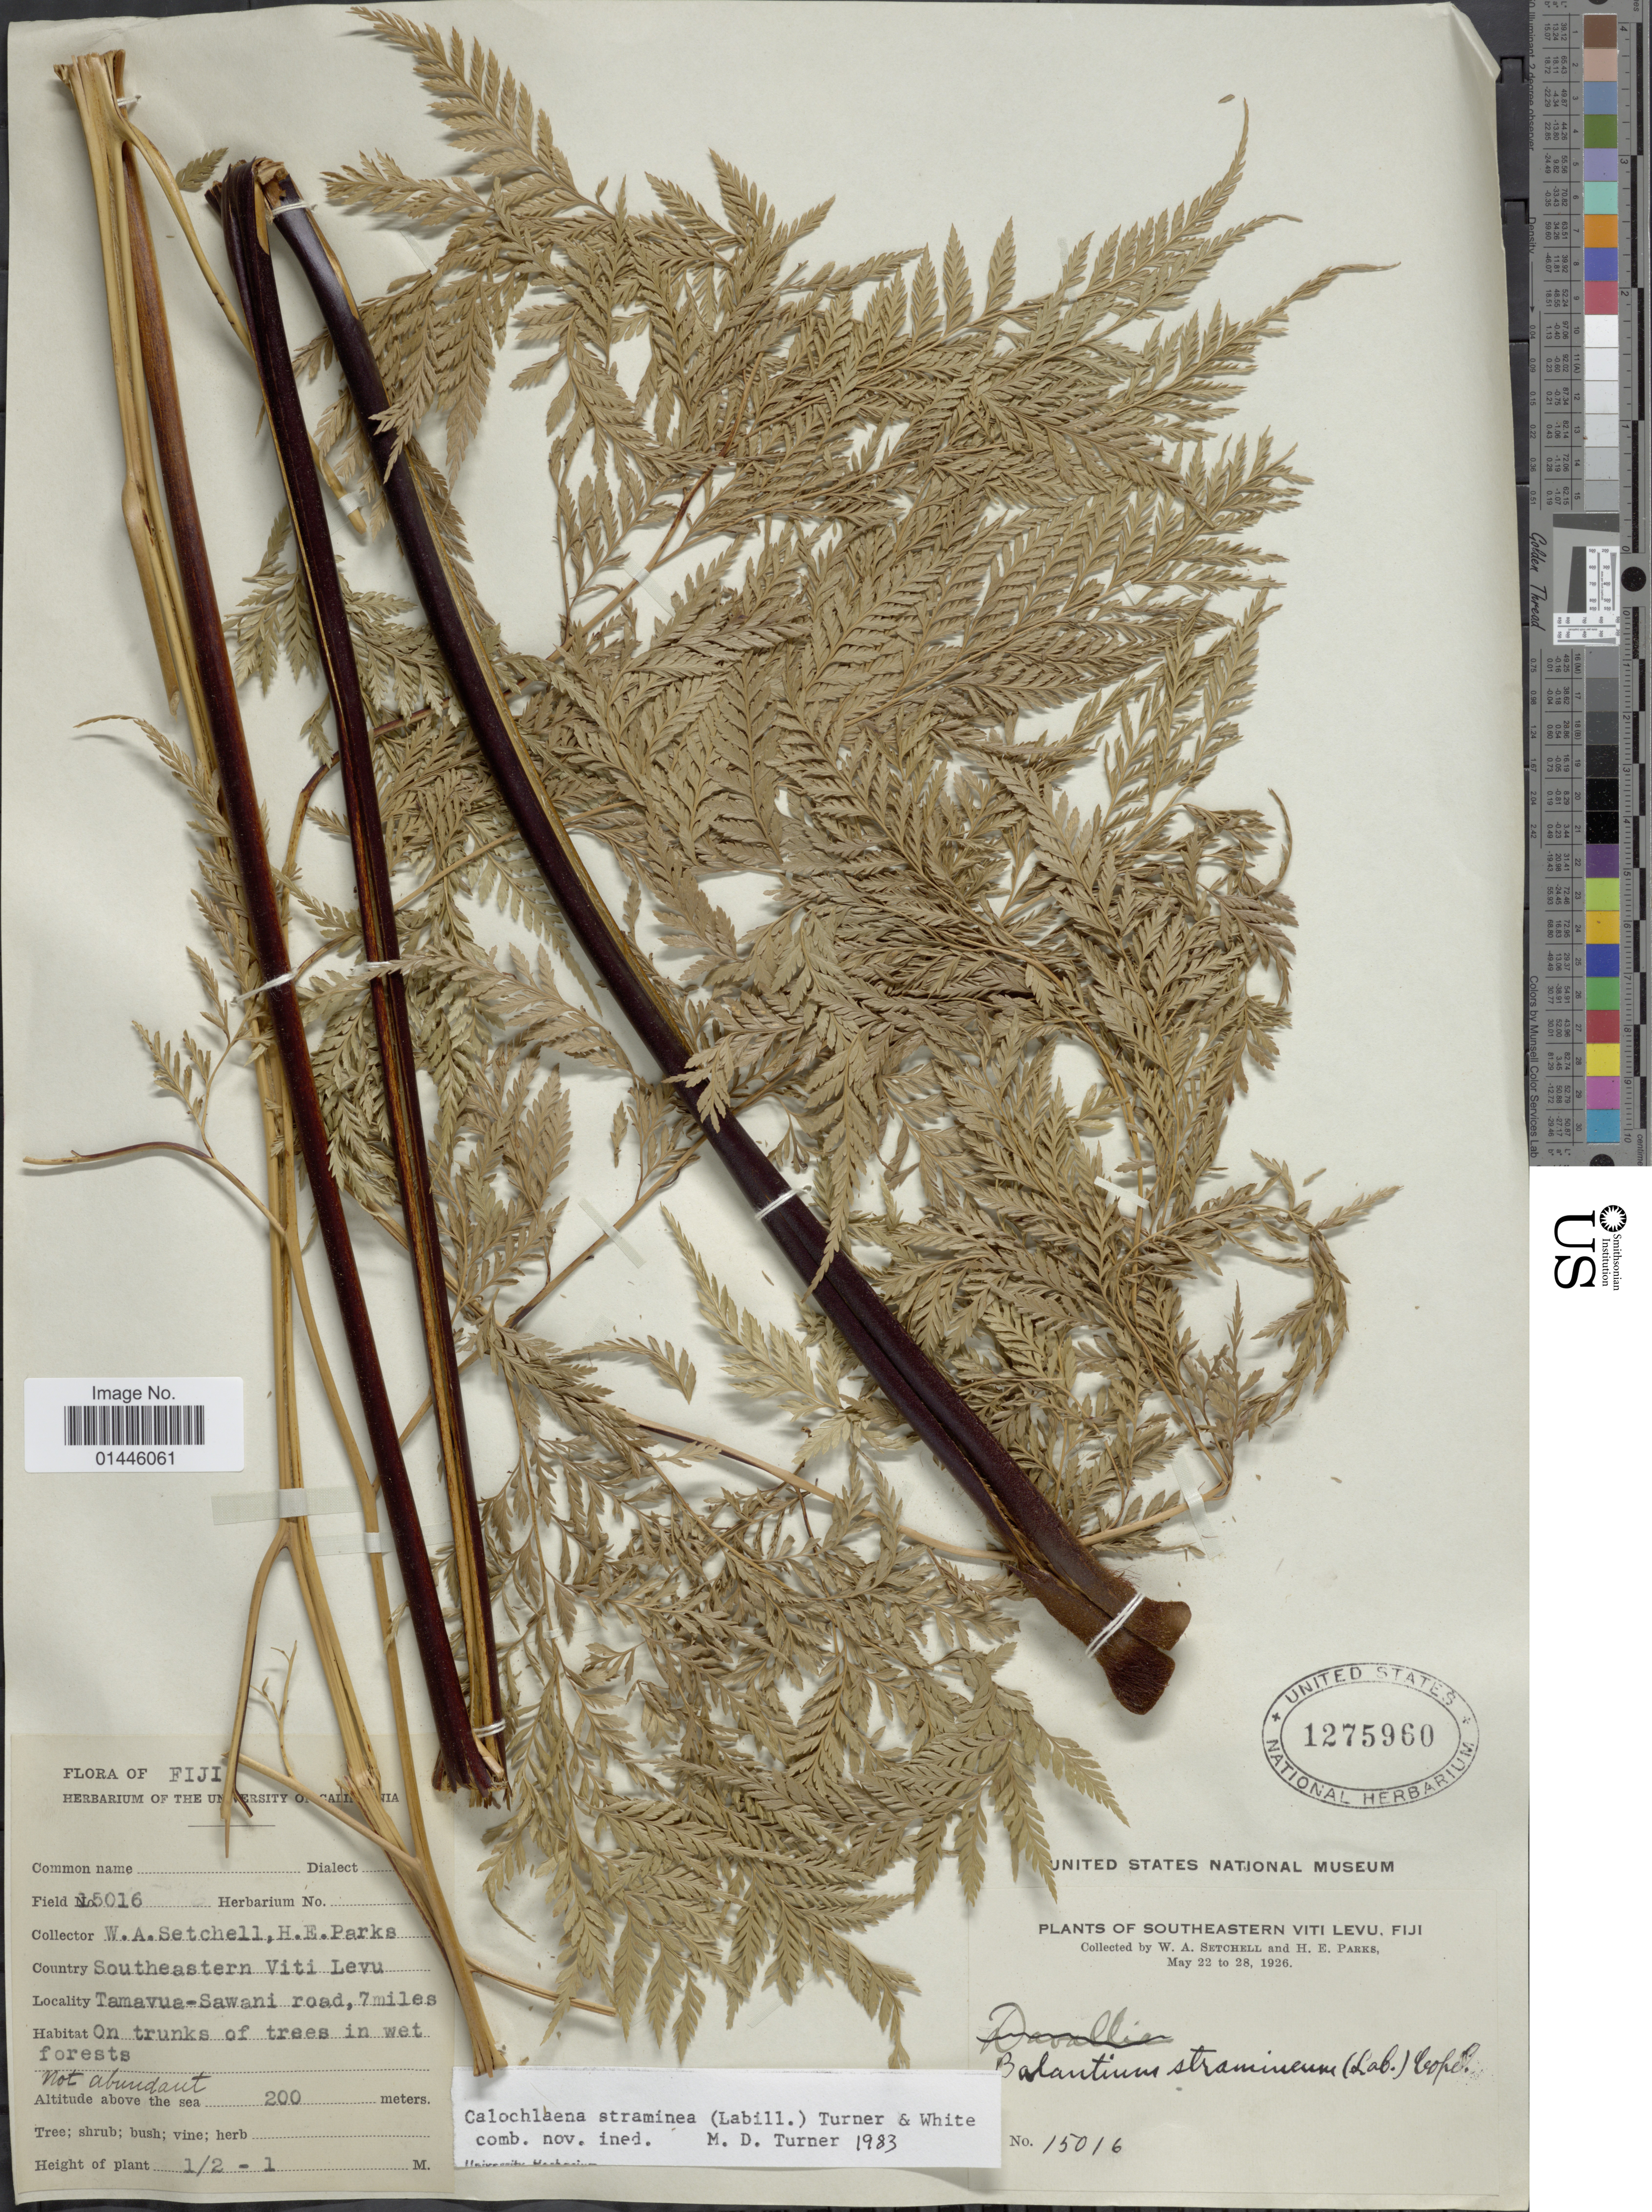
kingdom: Plantae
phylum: Tracheophyta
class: Polypodiopsida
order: Cyatheales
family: Dicksoniaceae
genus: Calochlaena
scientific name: Calochlaena straminea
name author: (Labill.) M.D. Turner & R.A. White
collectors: W. Setchell & H. E. Parks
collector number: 15016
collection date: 1926-05-22/1926-05-28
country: Fiji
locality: Southeastern Viti Levu, Tamavua-Sawani road, 7 miles.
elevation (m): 200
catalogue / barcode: US 1275960